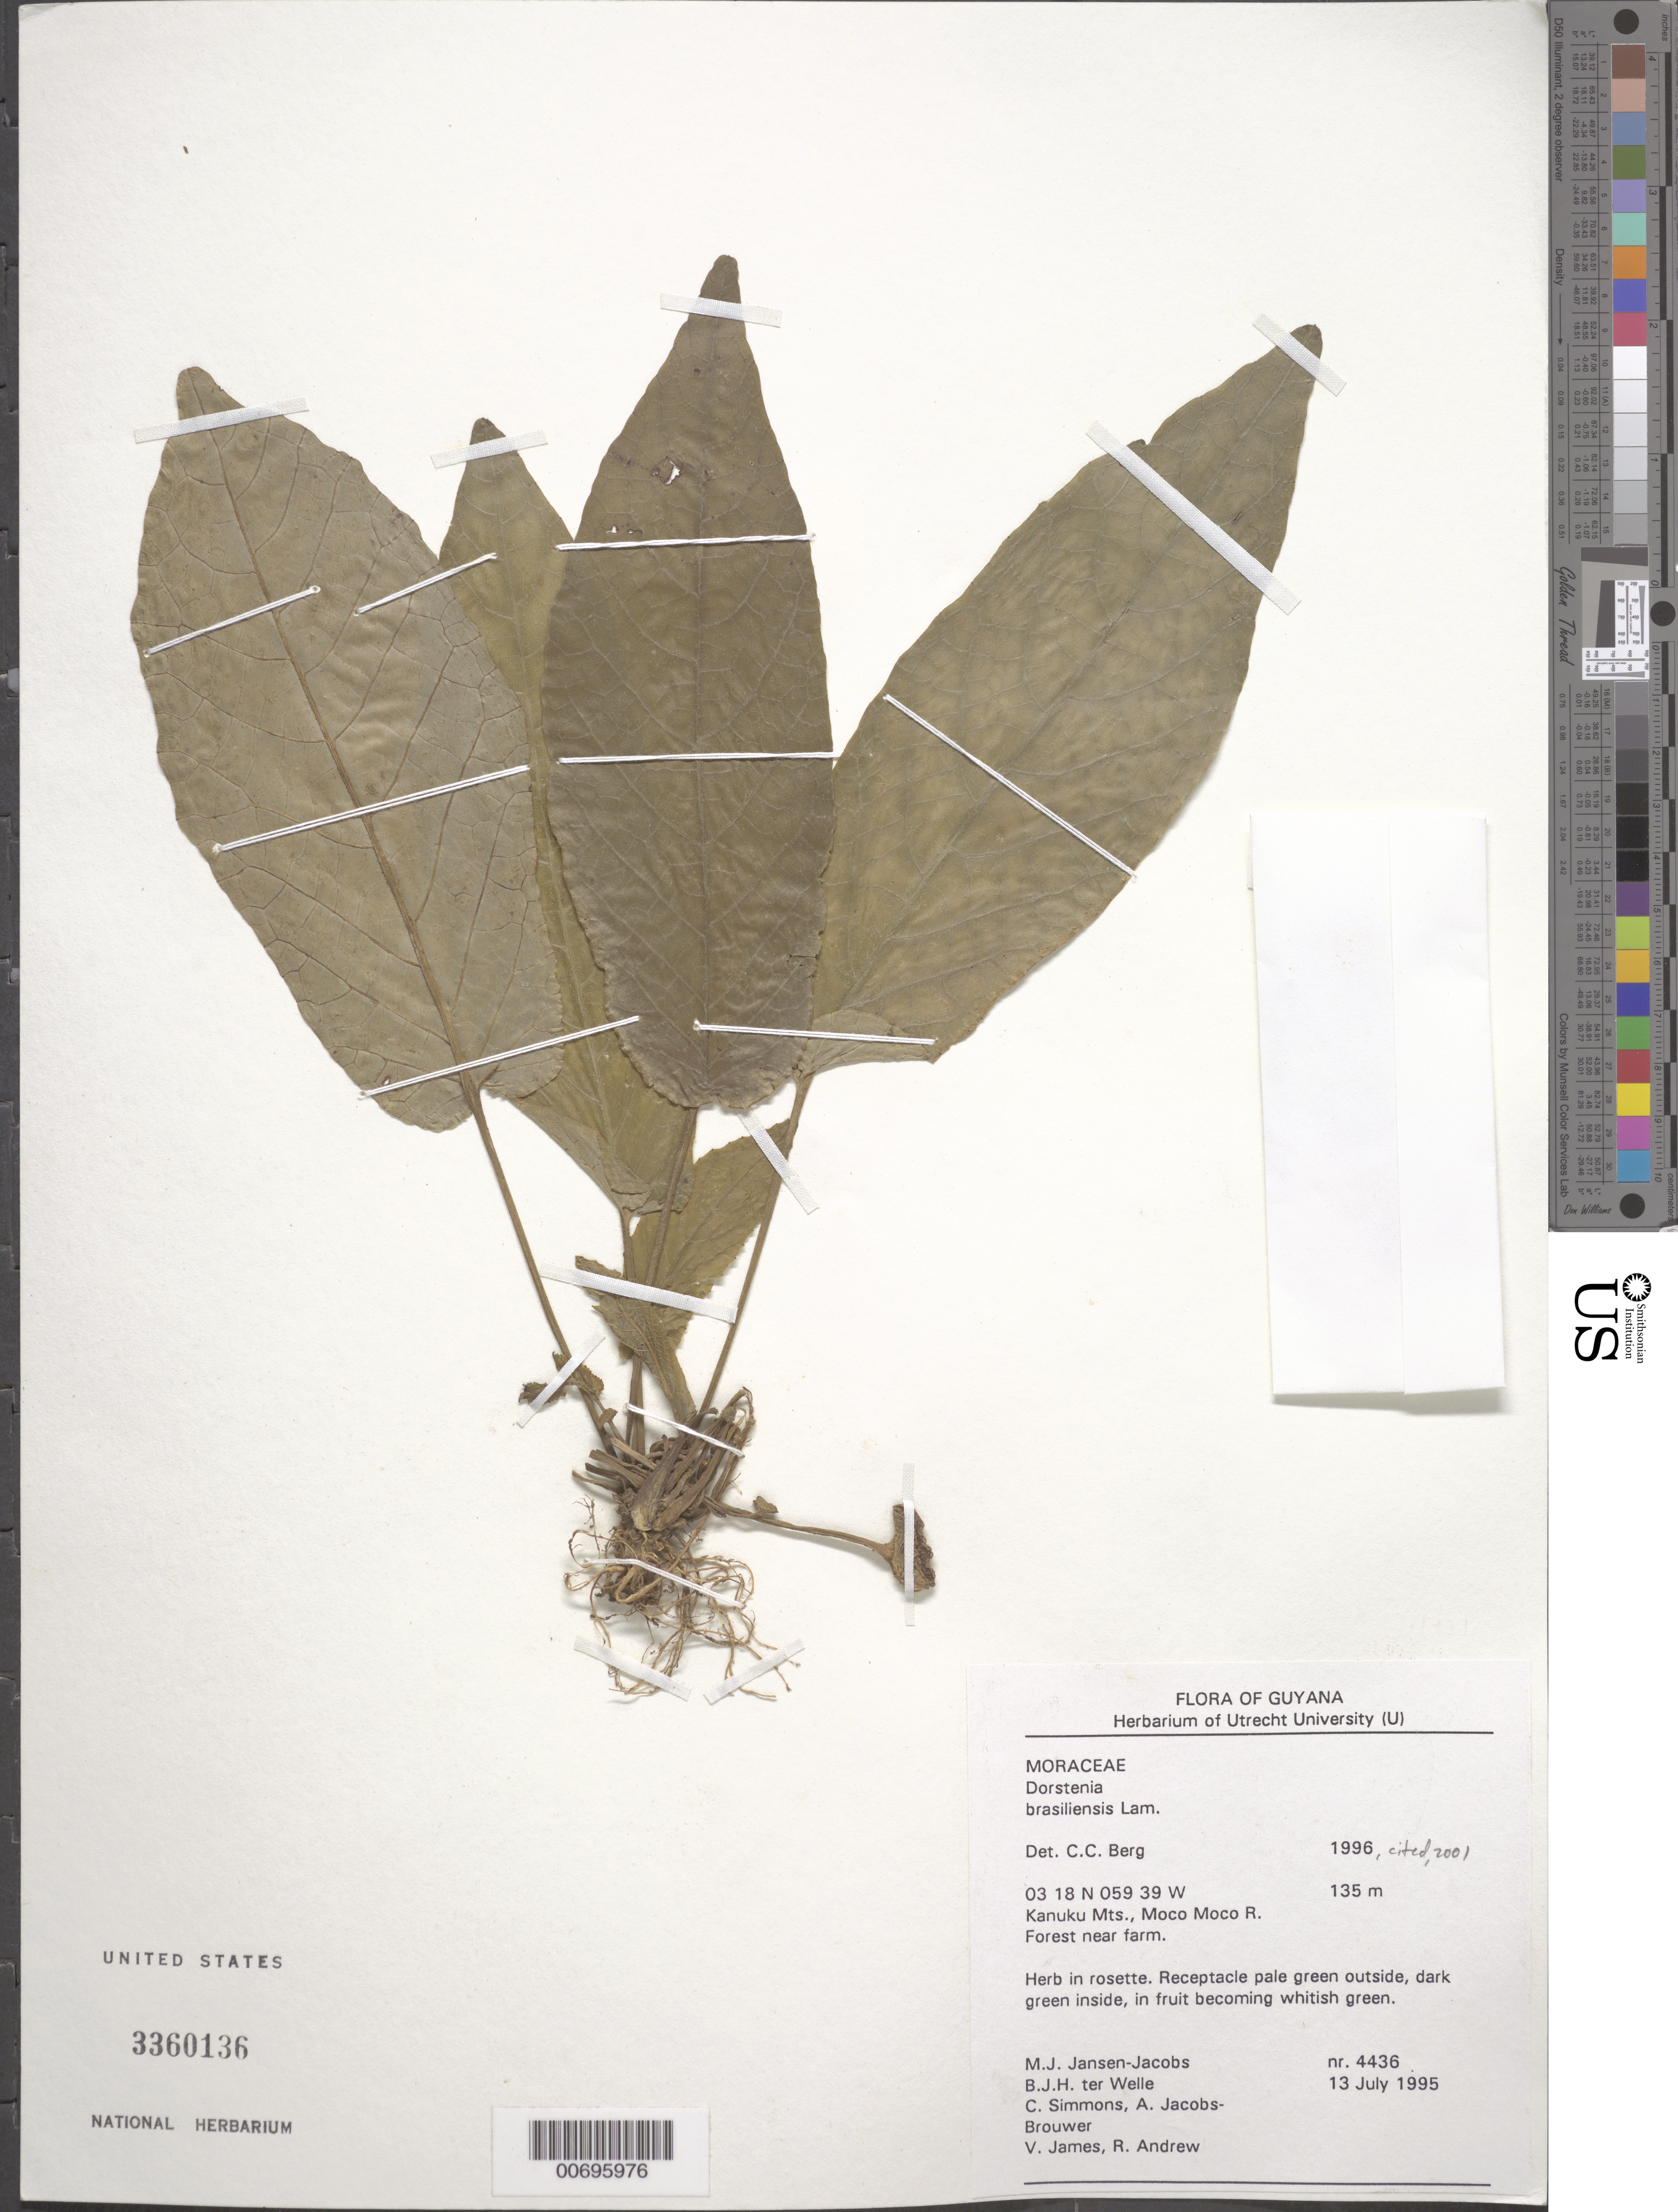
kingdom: Plantae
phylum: Tracheophyta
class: Magnoliopsida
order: Rosales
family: Moraceae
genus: Dorstenia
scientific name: Dorstenia brasiliensis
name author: Lam.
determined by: Berg, C. C.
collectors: M. J. Jansen-Jacobs, B. Welle, C. Simmons, A. Jacobs-Brouwer, V. James & R. Andrew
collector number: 4436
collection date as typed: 13-Jul-95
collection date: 1995-07-13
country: Guyana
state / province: U. Takutu-U. Essequibo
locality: Moco Moco River, Kanuku Mts.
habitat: Forest near farm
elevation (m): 135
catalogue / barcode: US 3360136